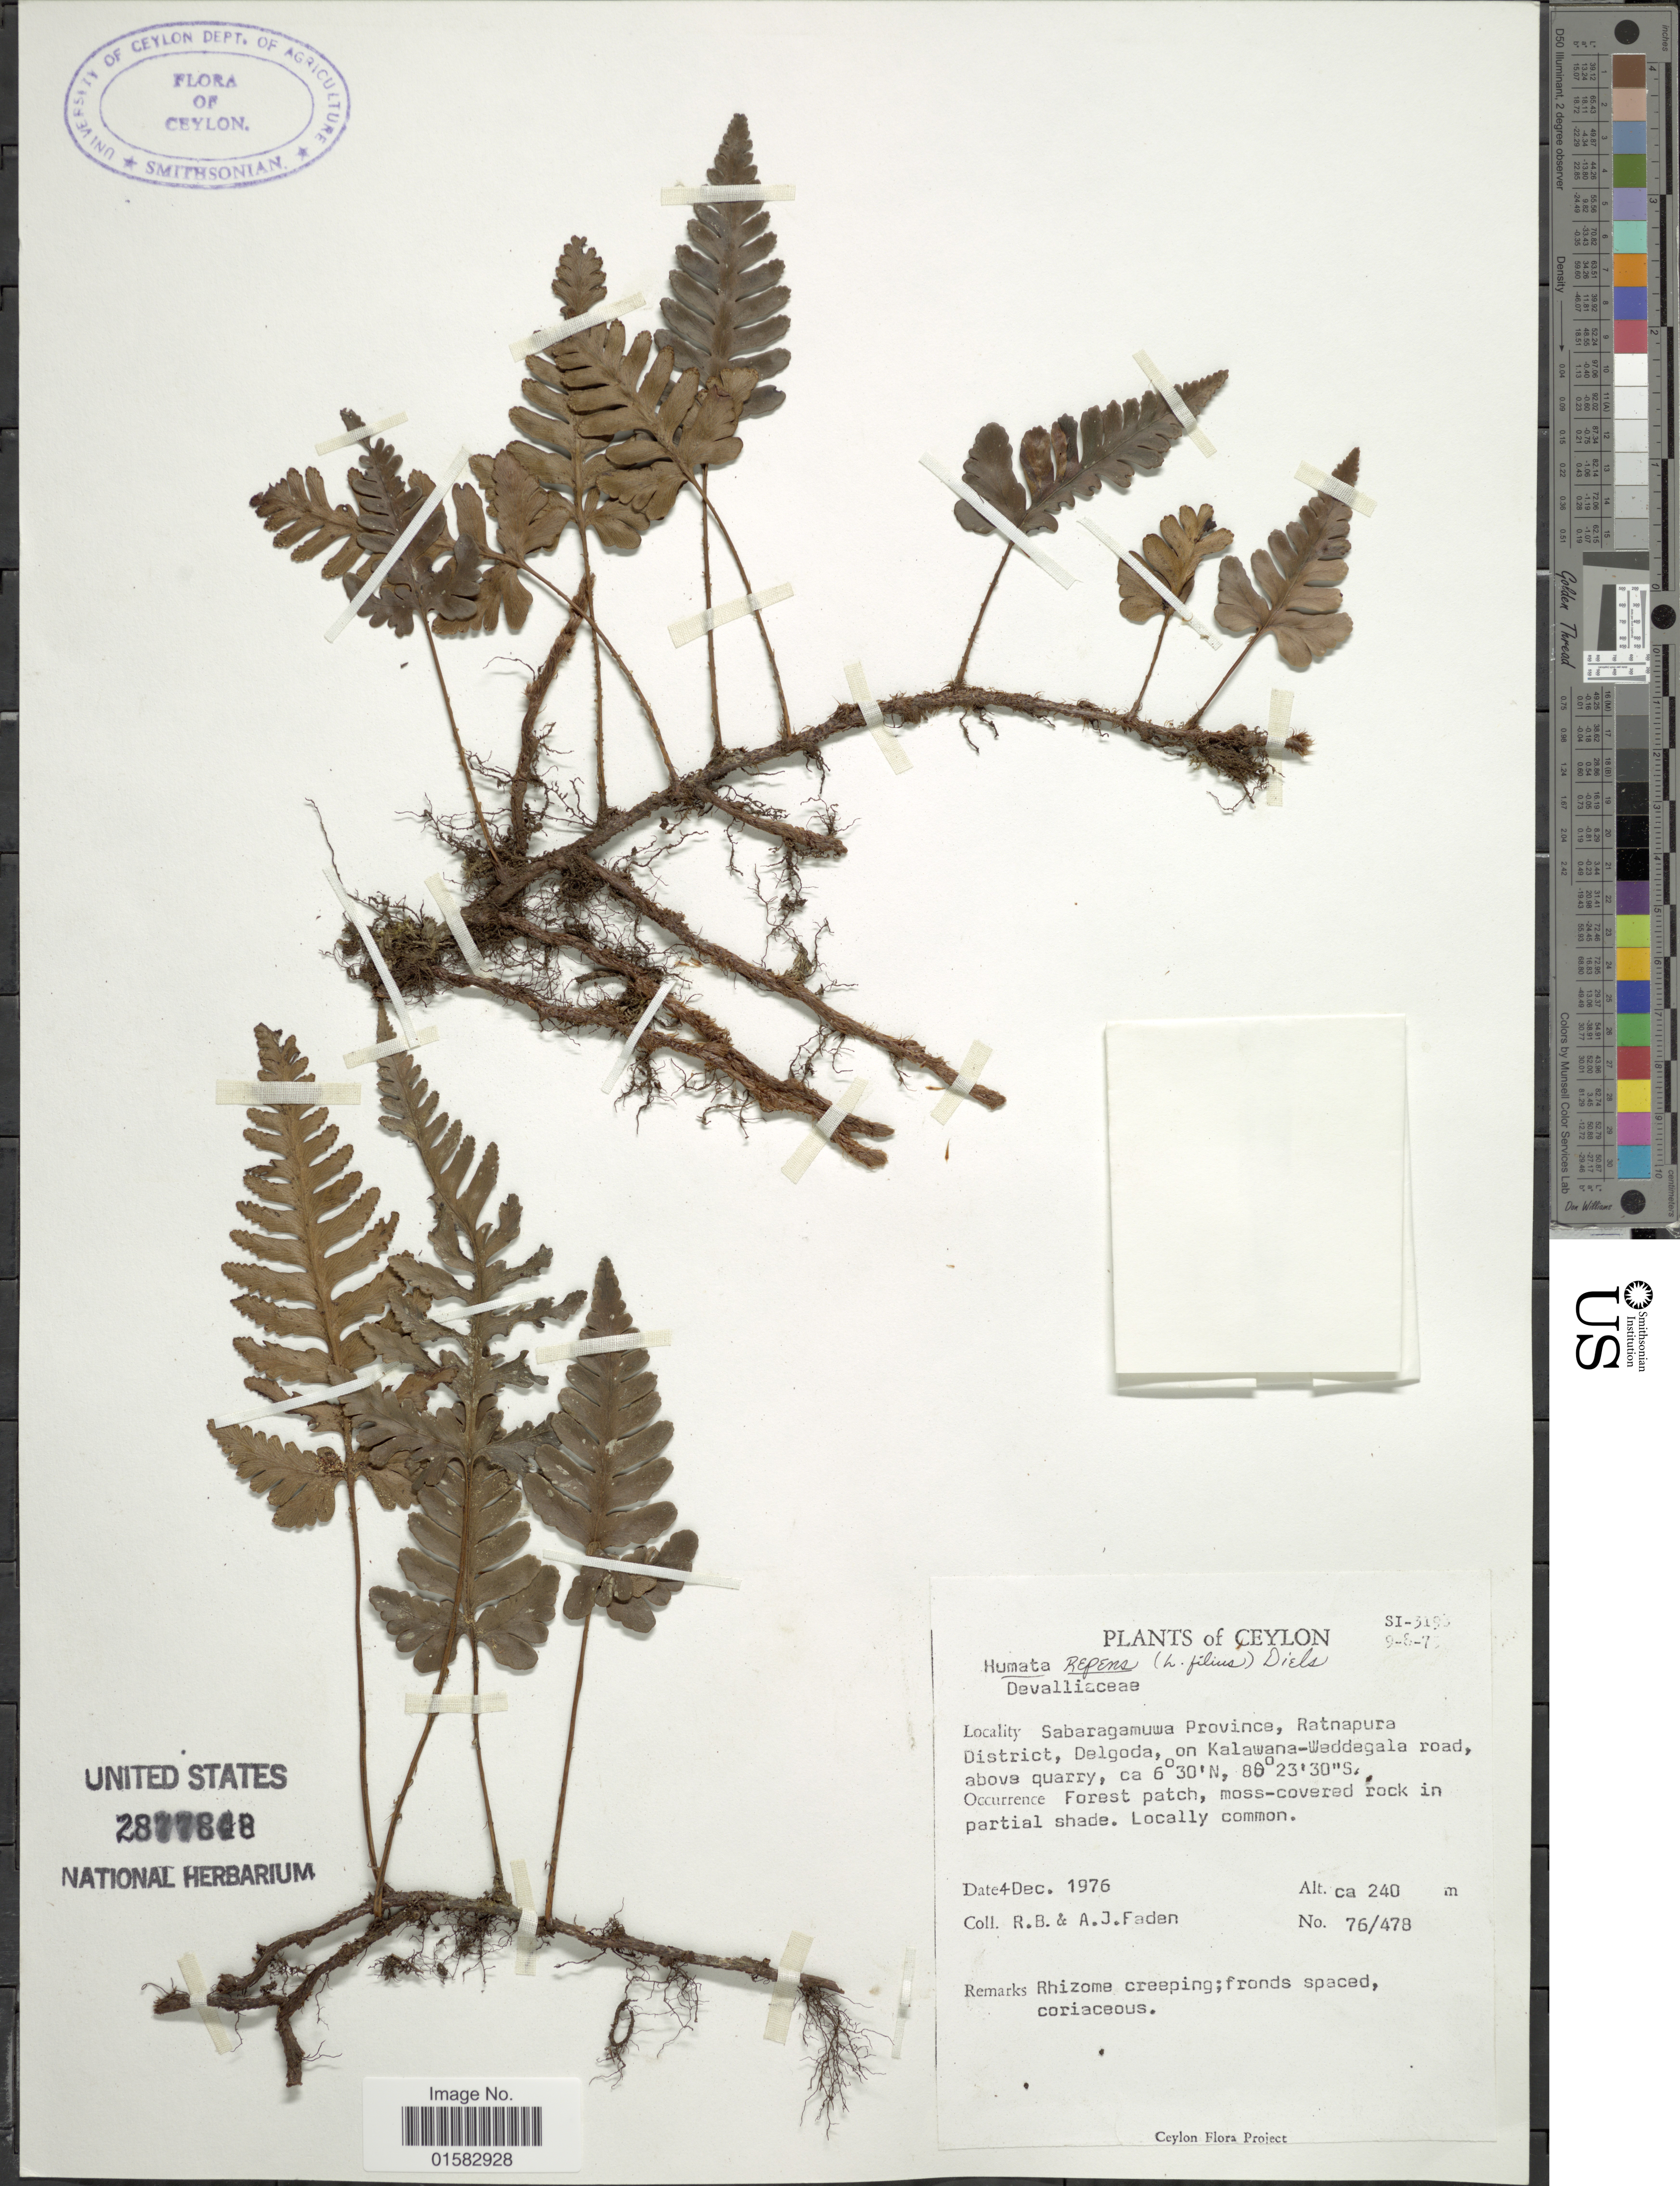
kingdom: Plantae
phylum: Tracheophyta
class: Polypodiopsida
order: Polypodiales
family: Davalliaceae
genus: Davallia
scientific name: Davallia repens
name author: (L. f.) Kuhn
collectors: R. B. Faden & A. J. Faden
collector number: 76/478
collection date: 1976-12-04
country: Sri Lanka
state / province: Sabaragamuwa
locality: Ratnapura District, Delgoda, on Kalawana-Waddegala road, above quarry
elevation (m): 240